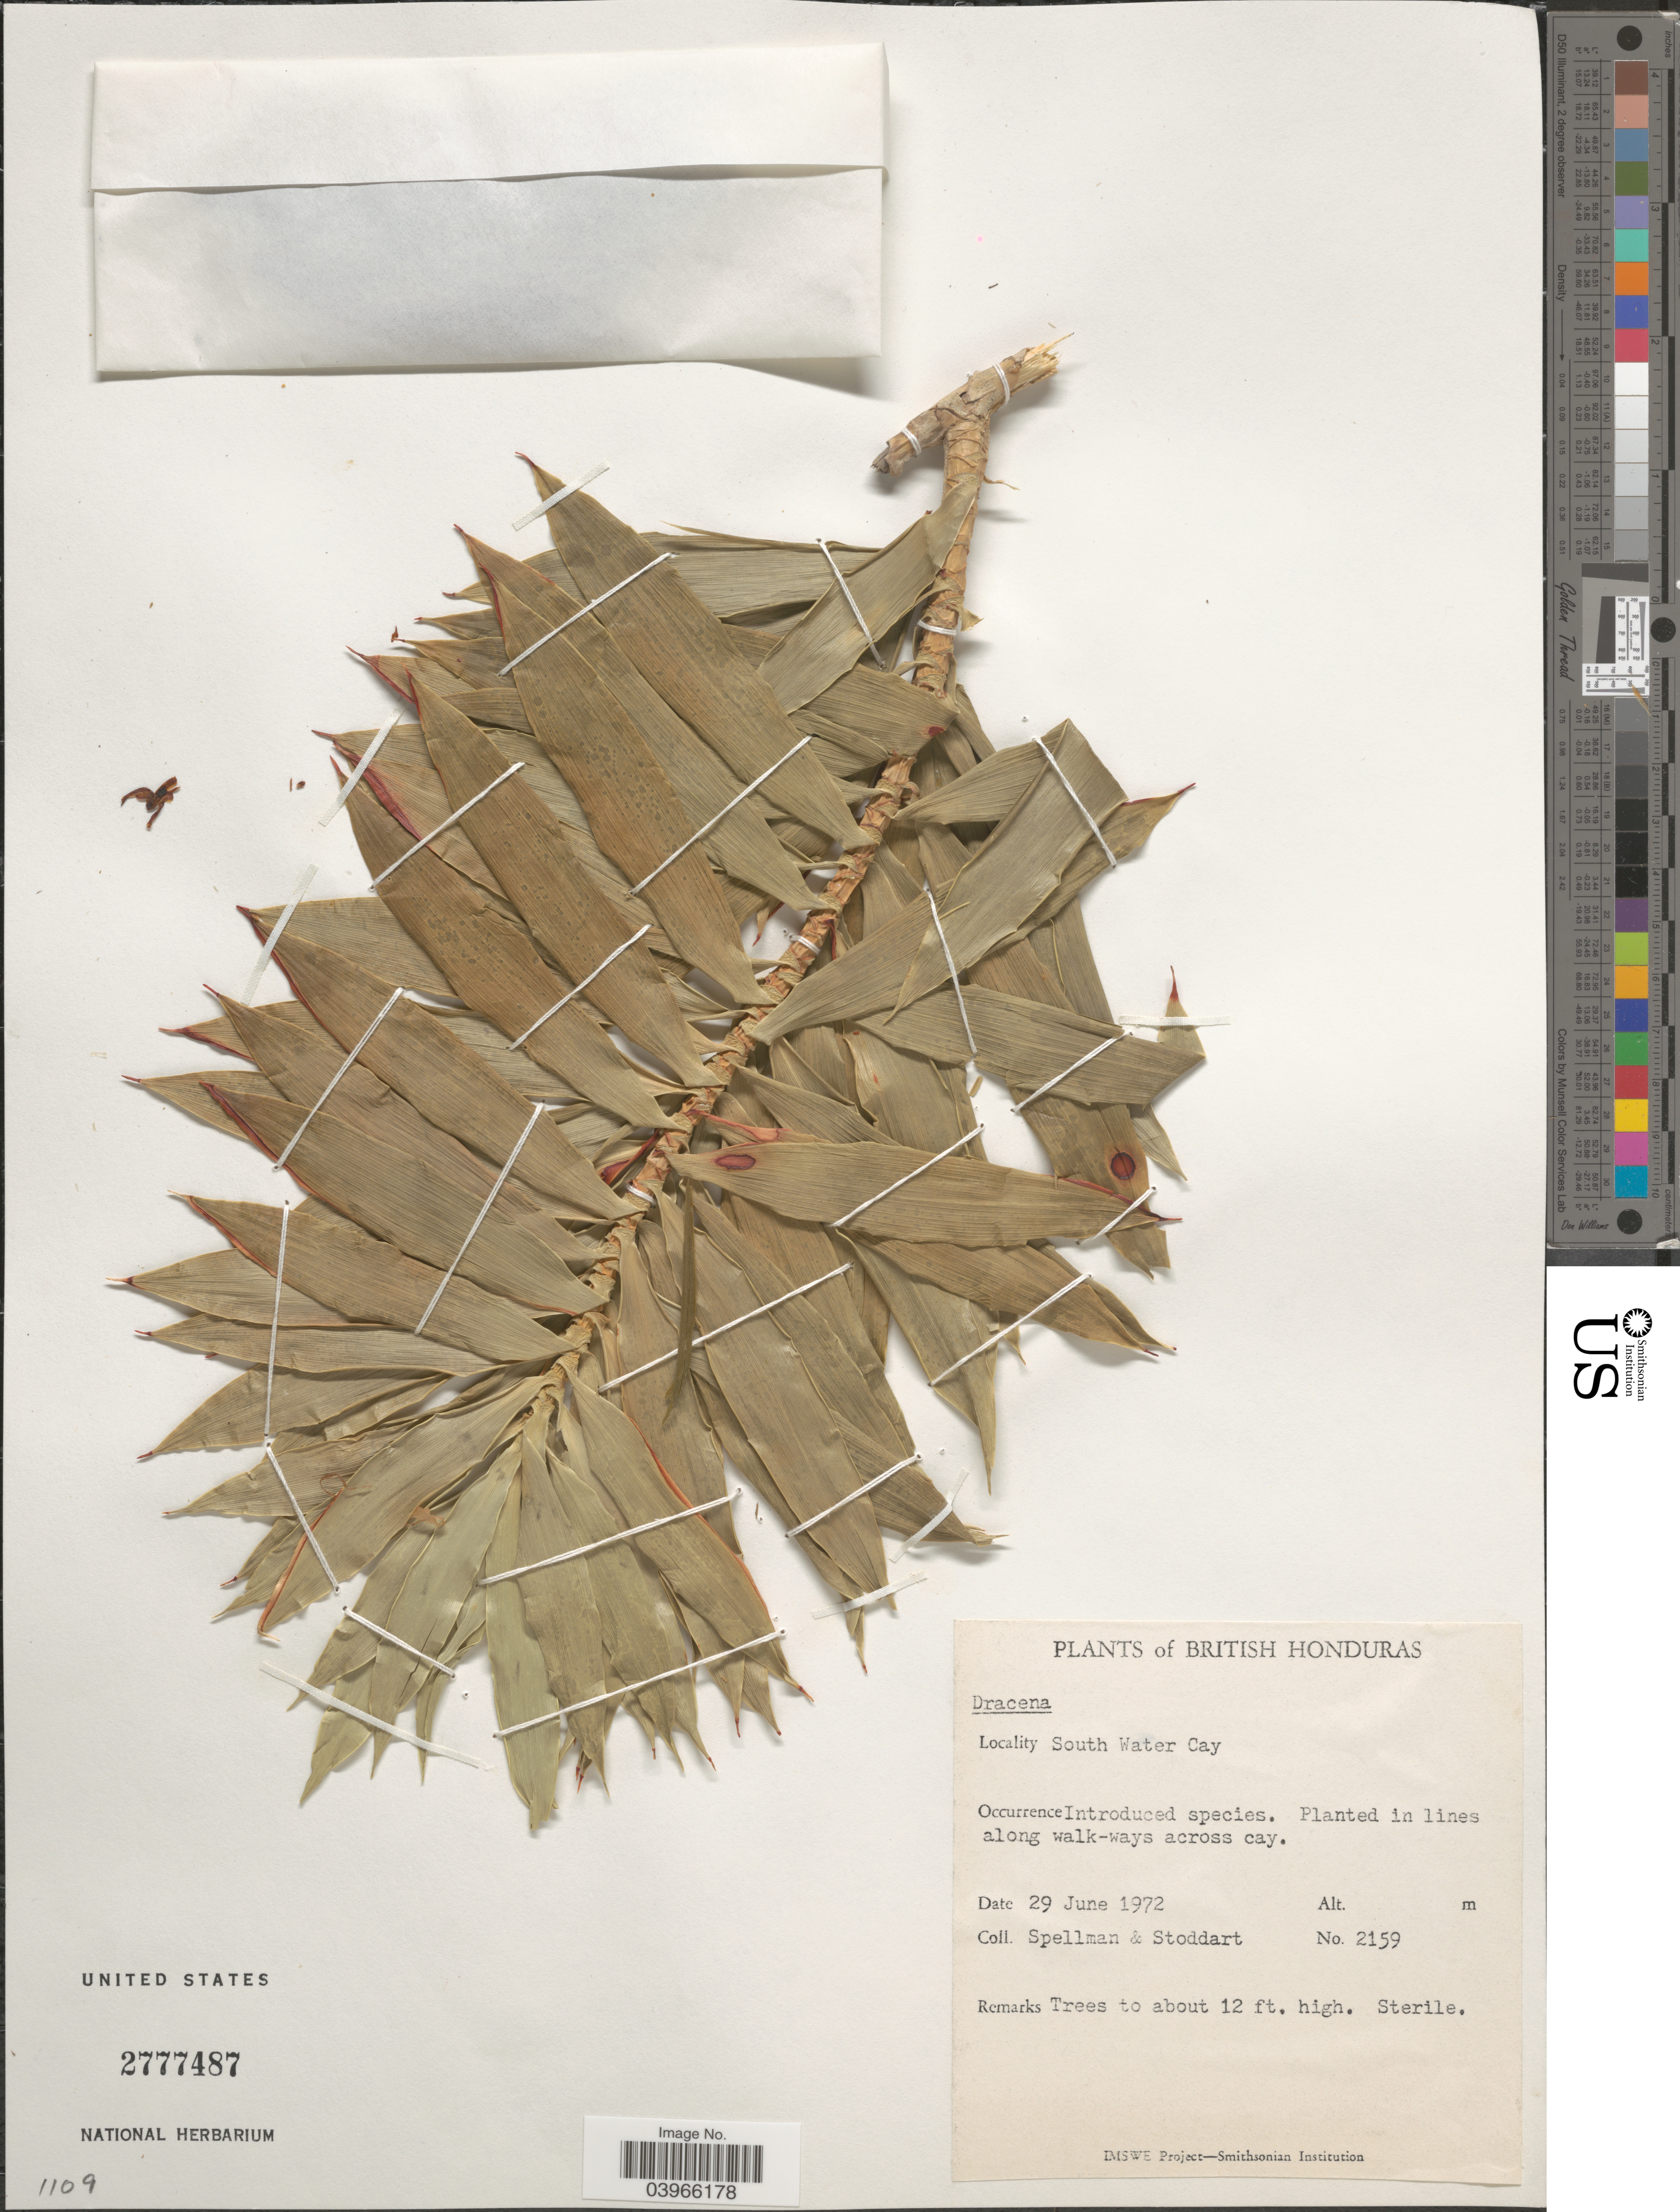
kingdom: Plantae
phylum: Tracheophyta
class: Liliopsida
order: Asparagales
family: Asparagaceae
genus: Dracaena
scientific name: Dracaena americana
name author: Donn. Sm. in Sarg.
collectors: Spellman, -- & -. Stoddart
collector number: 2159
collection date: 1972-06-29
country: Belize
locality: British Honduras. South Water Cay. In lines along walk-ways across cay.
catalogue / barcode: US 2777487